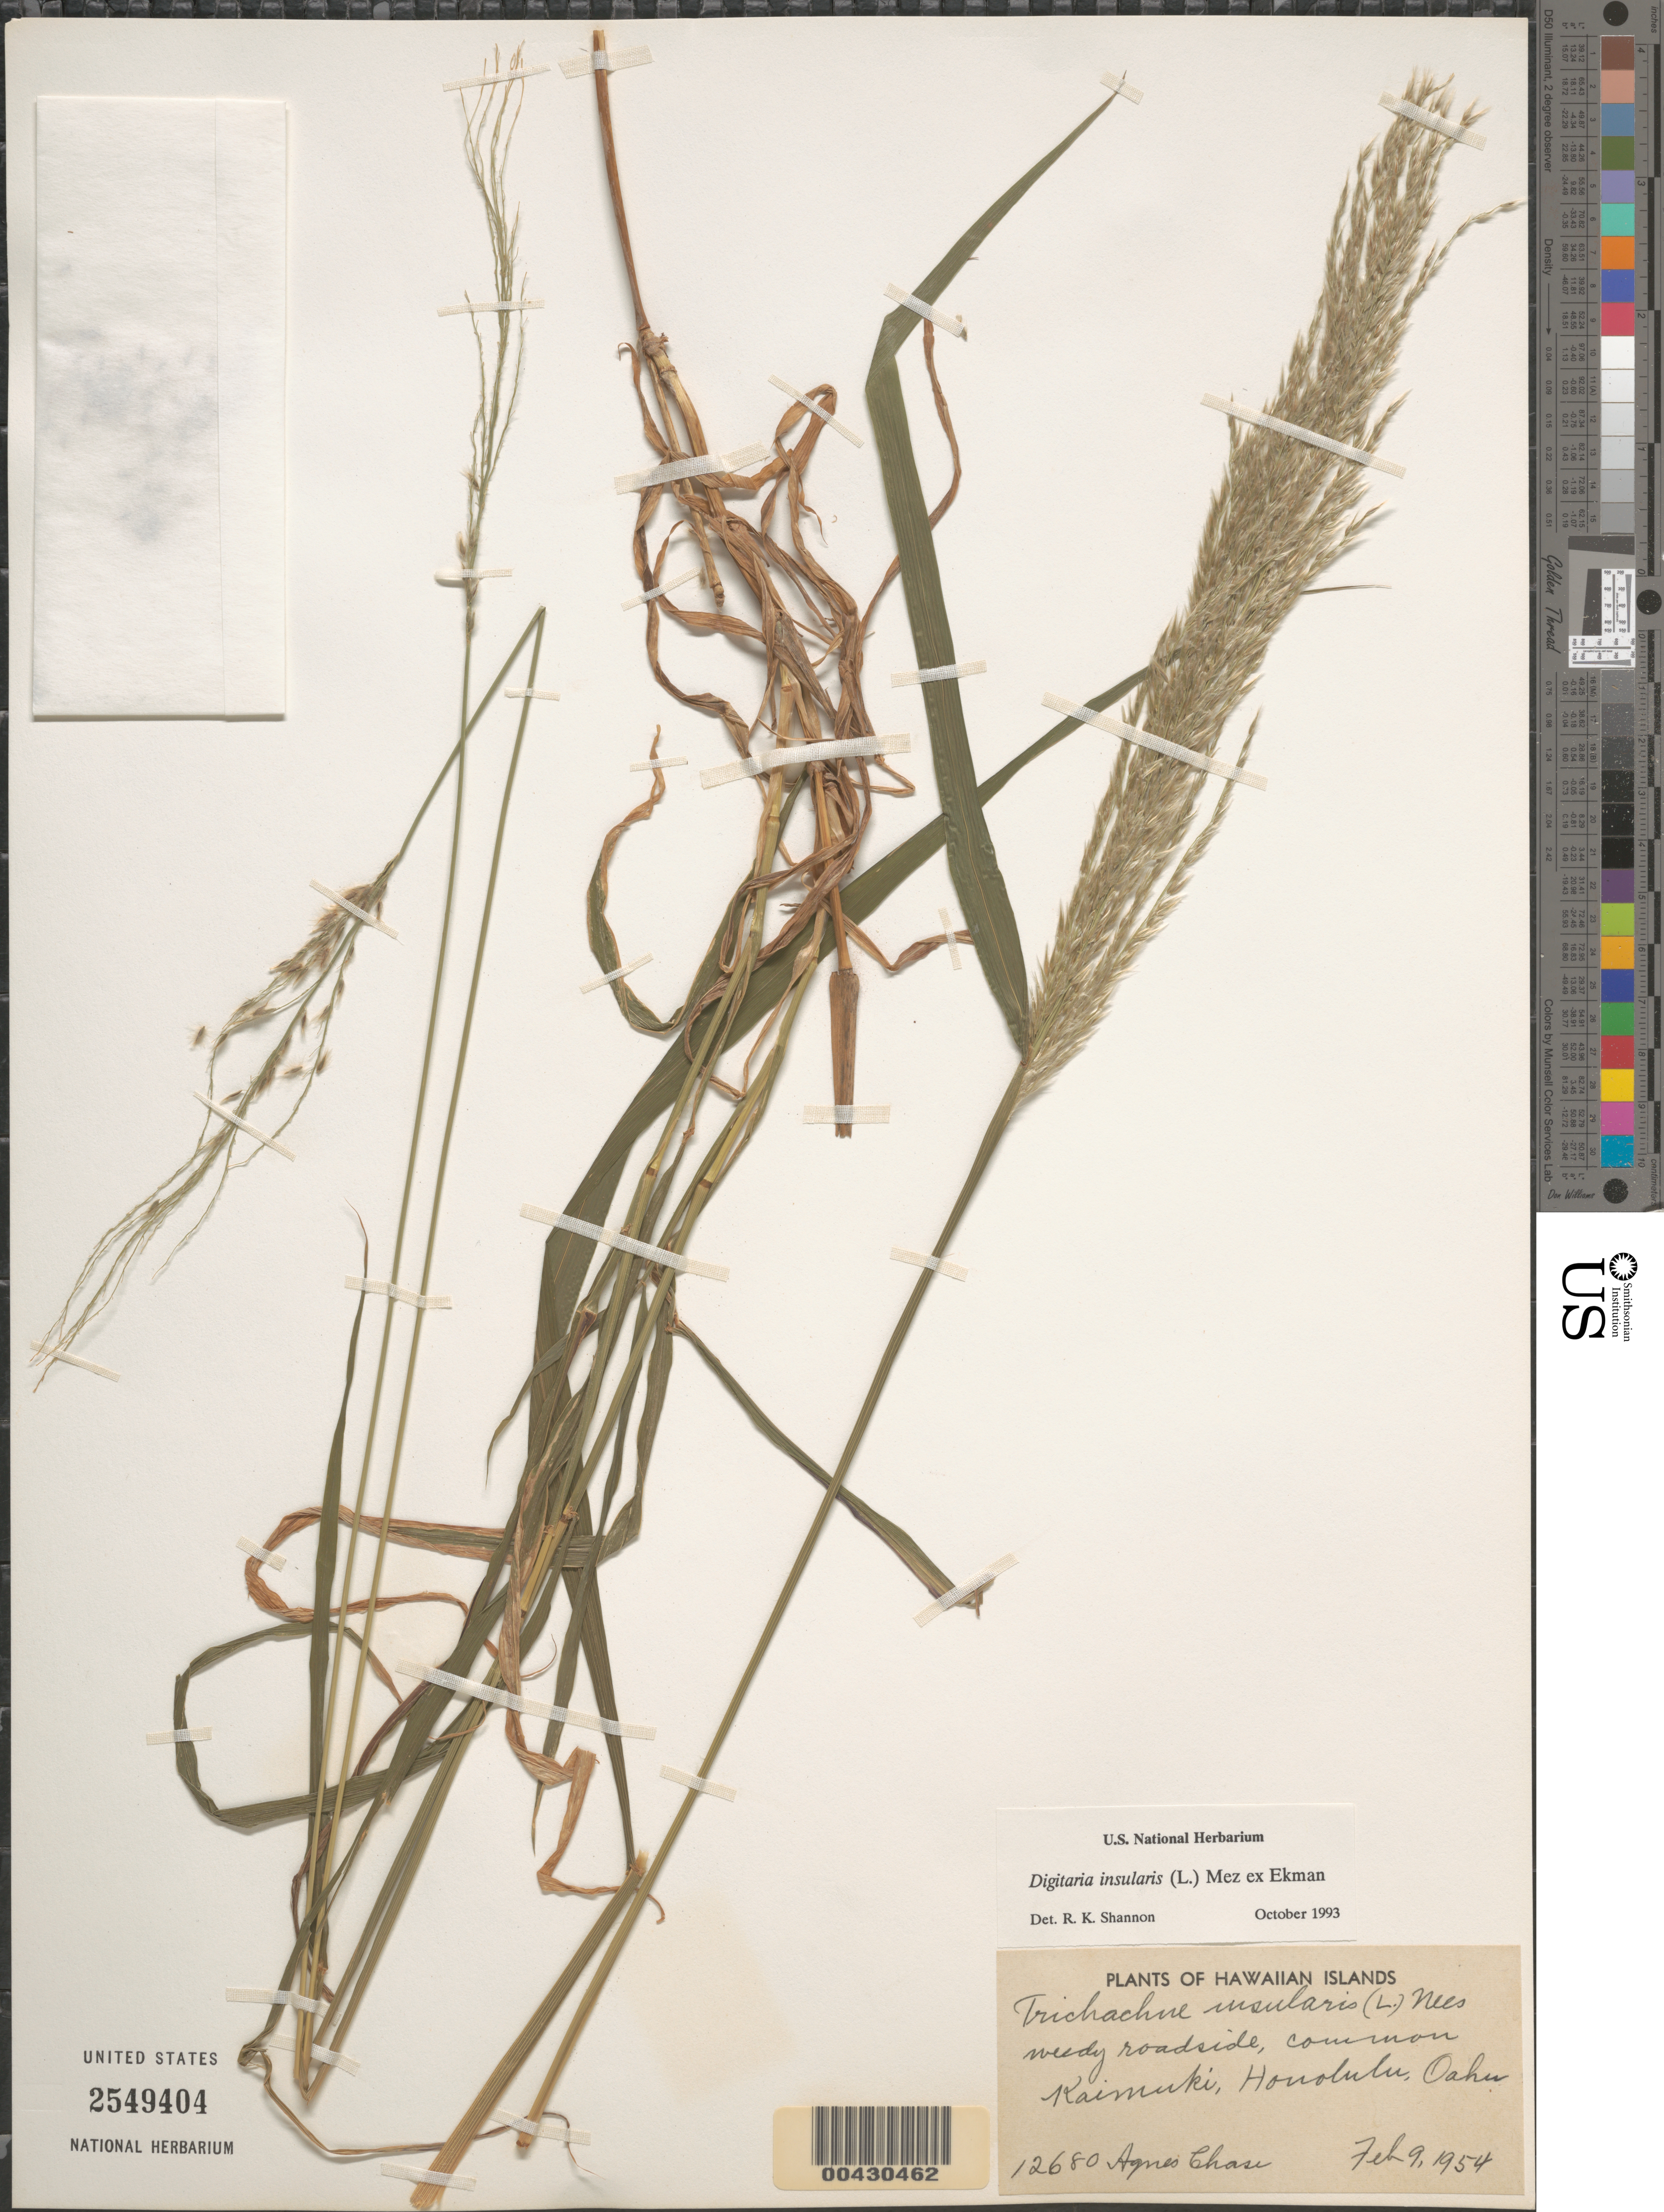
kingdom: Plantae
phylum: Tracheophyta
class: Liliopsida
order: Poales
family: Poaceae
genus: Digitaria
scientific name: Digitaria insularis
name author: (L.) Fedde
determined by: Shannon, R. K., (UNITED STATES)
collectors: A. Chase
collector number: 12680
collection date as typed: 9 Feb 1954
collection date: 1954-02-09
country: United States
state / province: Hawaii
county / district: Honolulu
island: Oahu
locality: Kaimuki, Honolulu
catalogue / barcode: US 2549404